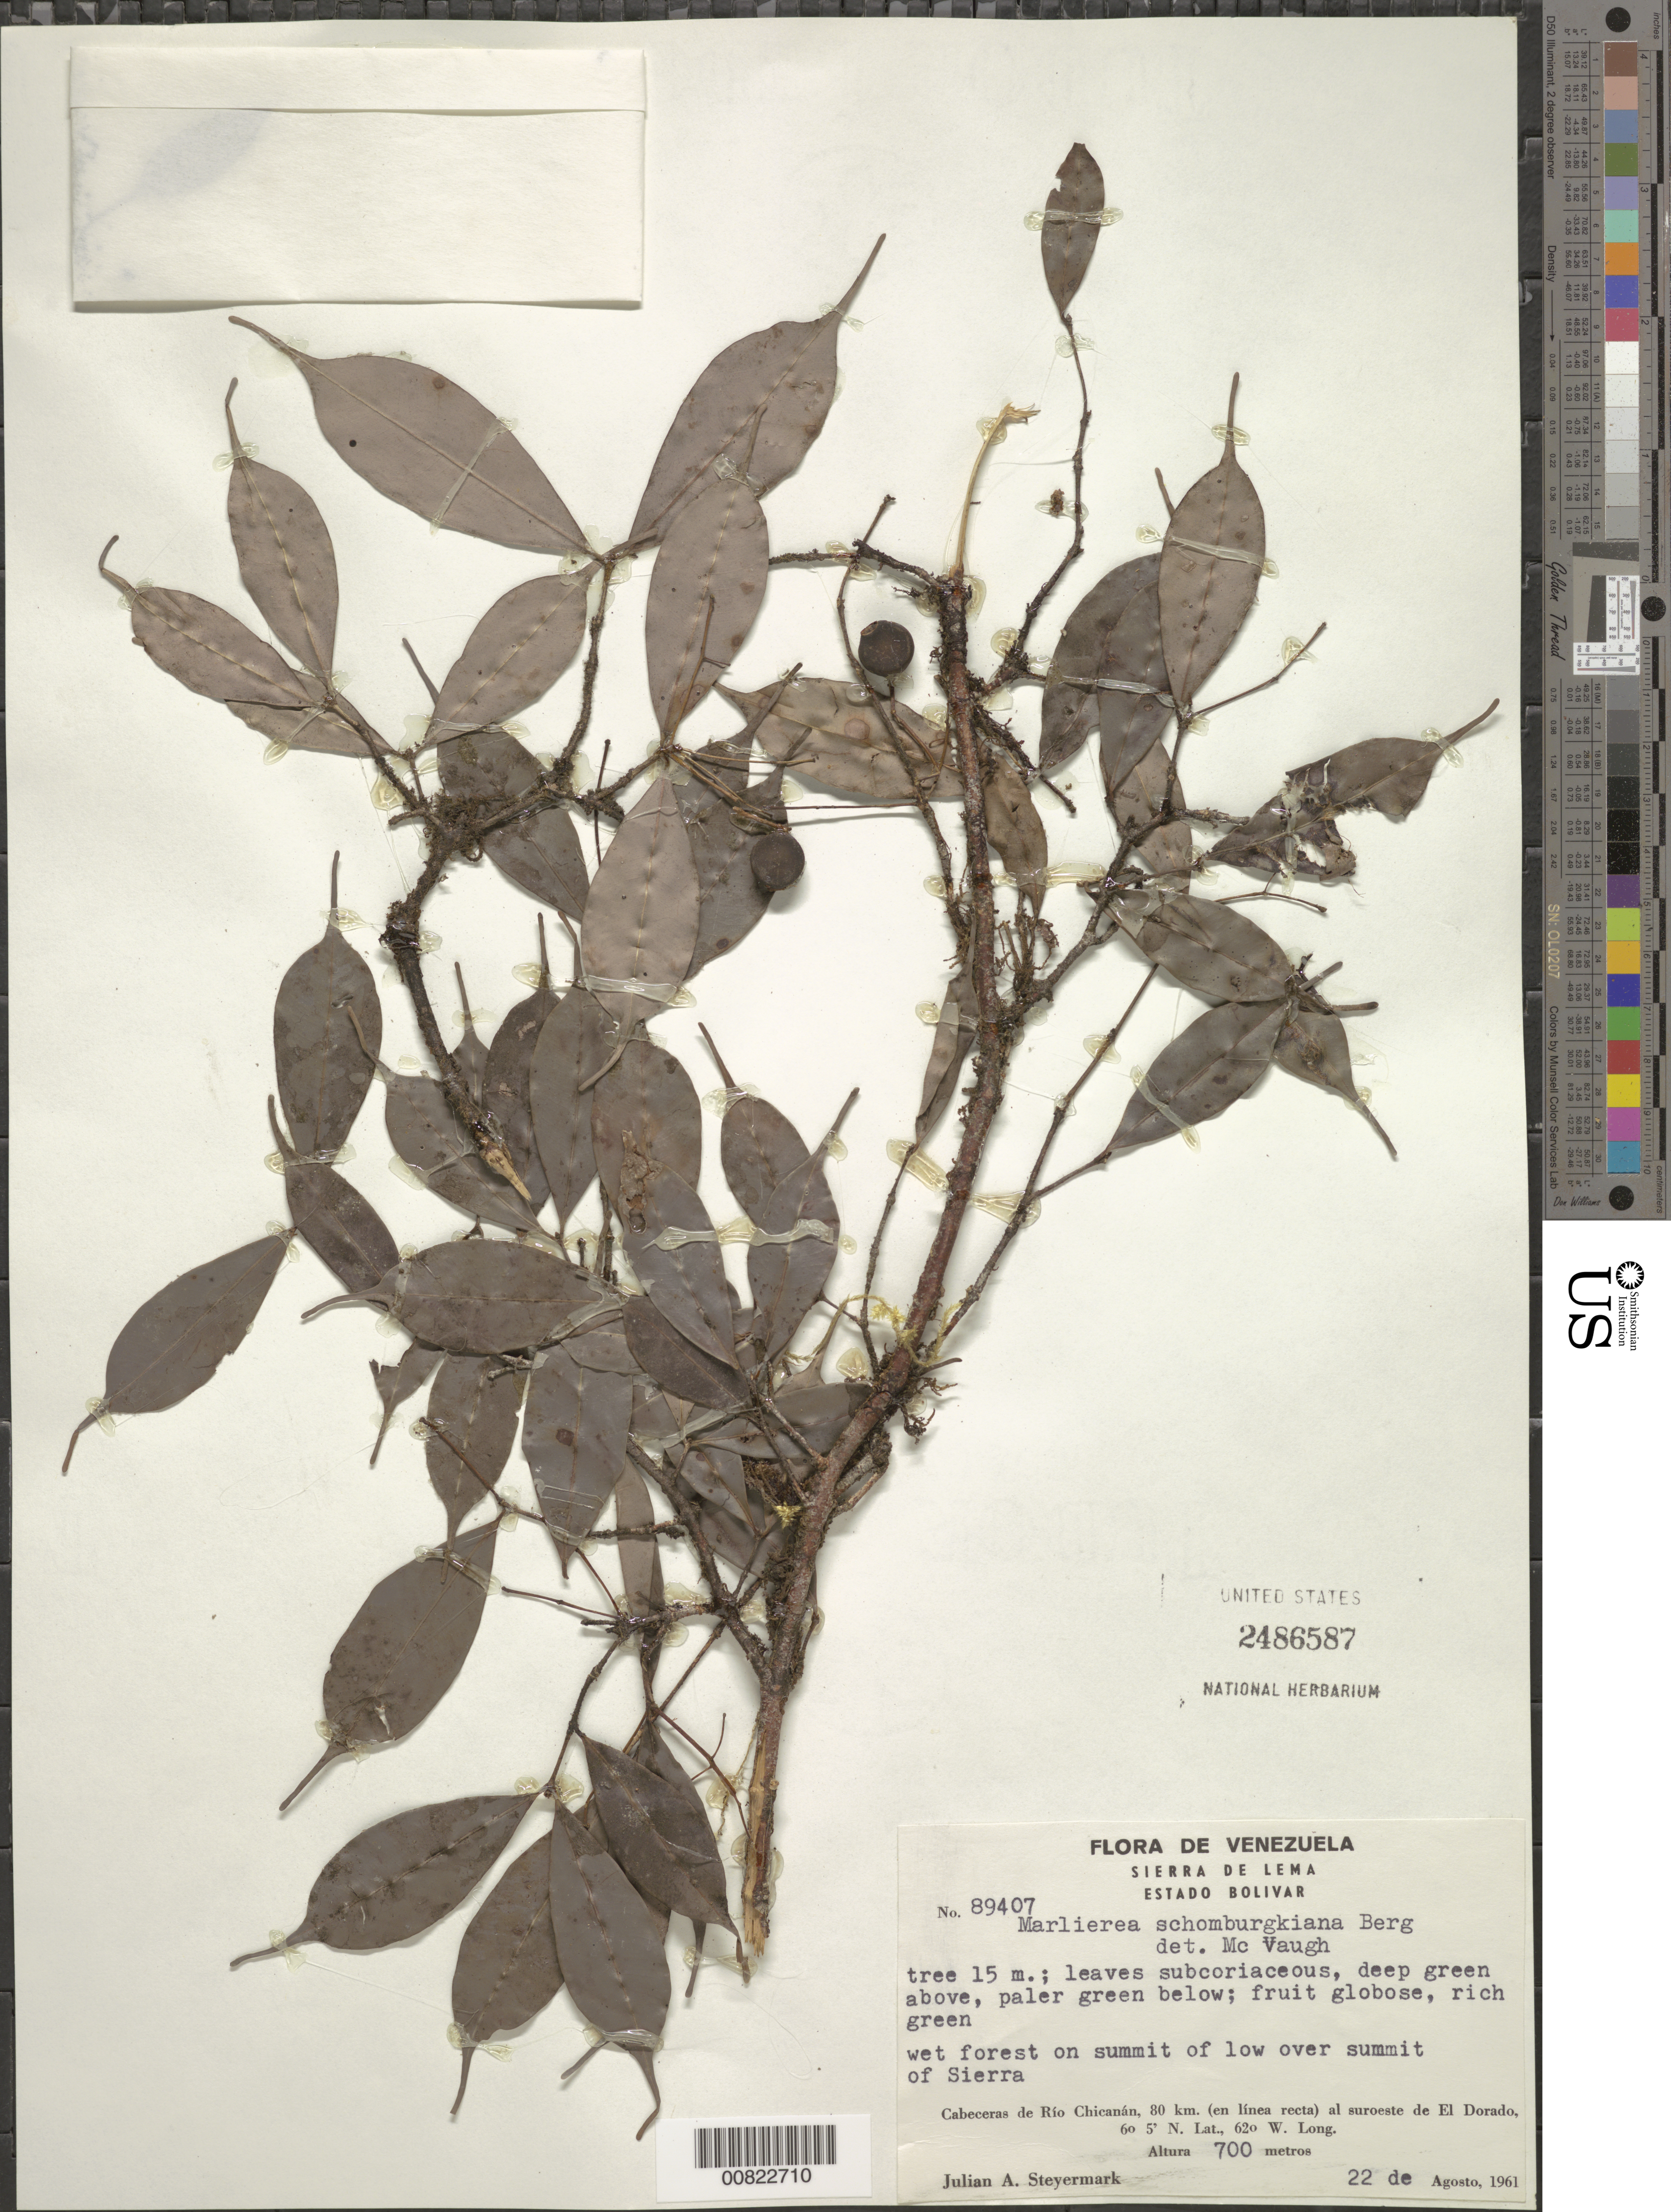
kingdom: Plantae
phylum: Tracheophyta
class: Magnoliopsida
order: Myrtales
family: Myrtaceae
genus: Myrcia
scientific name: Myrcia neoschomburgkiana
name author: E. Lucas & C.E. Wilson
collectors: J. Steyermark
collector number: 89407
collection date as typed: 22-Aug-61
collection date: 1961-08-22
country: Venezuela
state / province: Bolívar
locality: Sierra de Lema; Cabeceras de Río Chicanán, 80 km (in a straight line) to southwest of El Dorado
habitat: Wet forest on summit of low pass over summit of Sierra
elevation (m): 700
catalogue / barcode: US 2486587